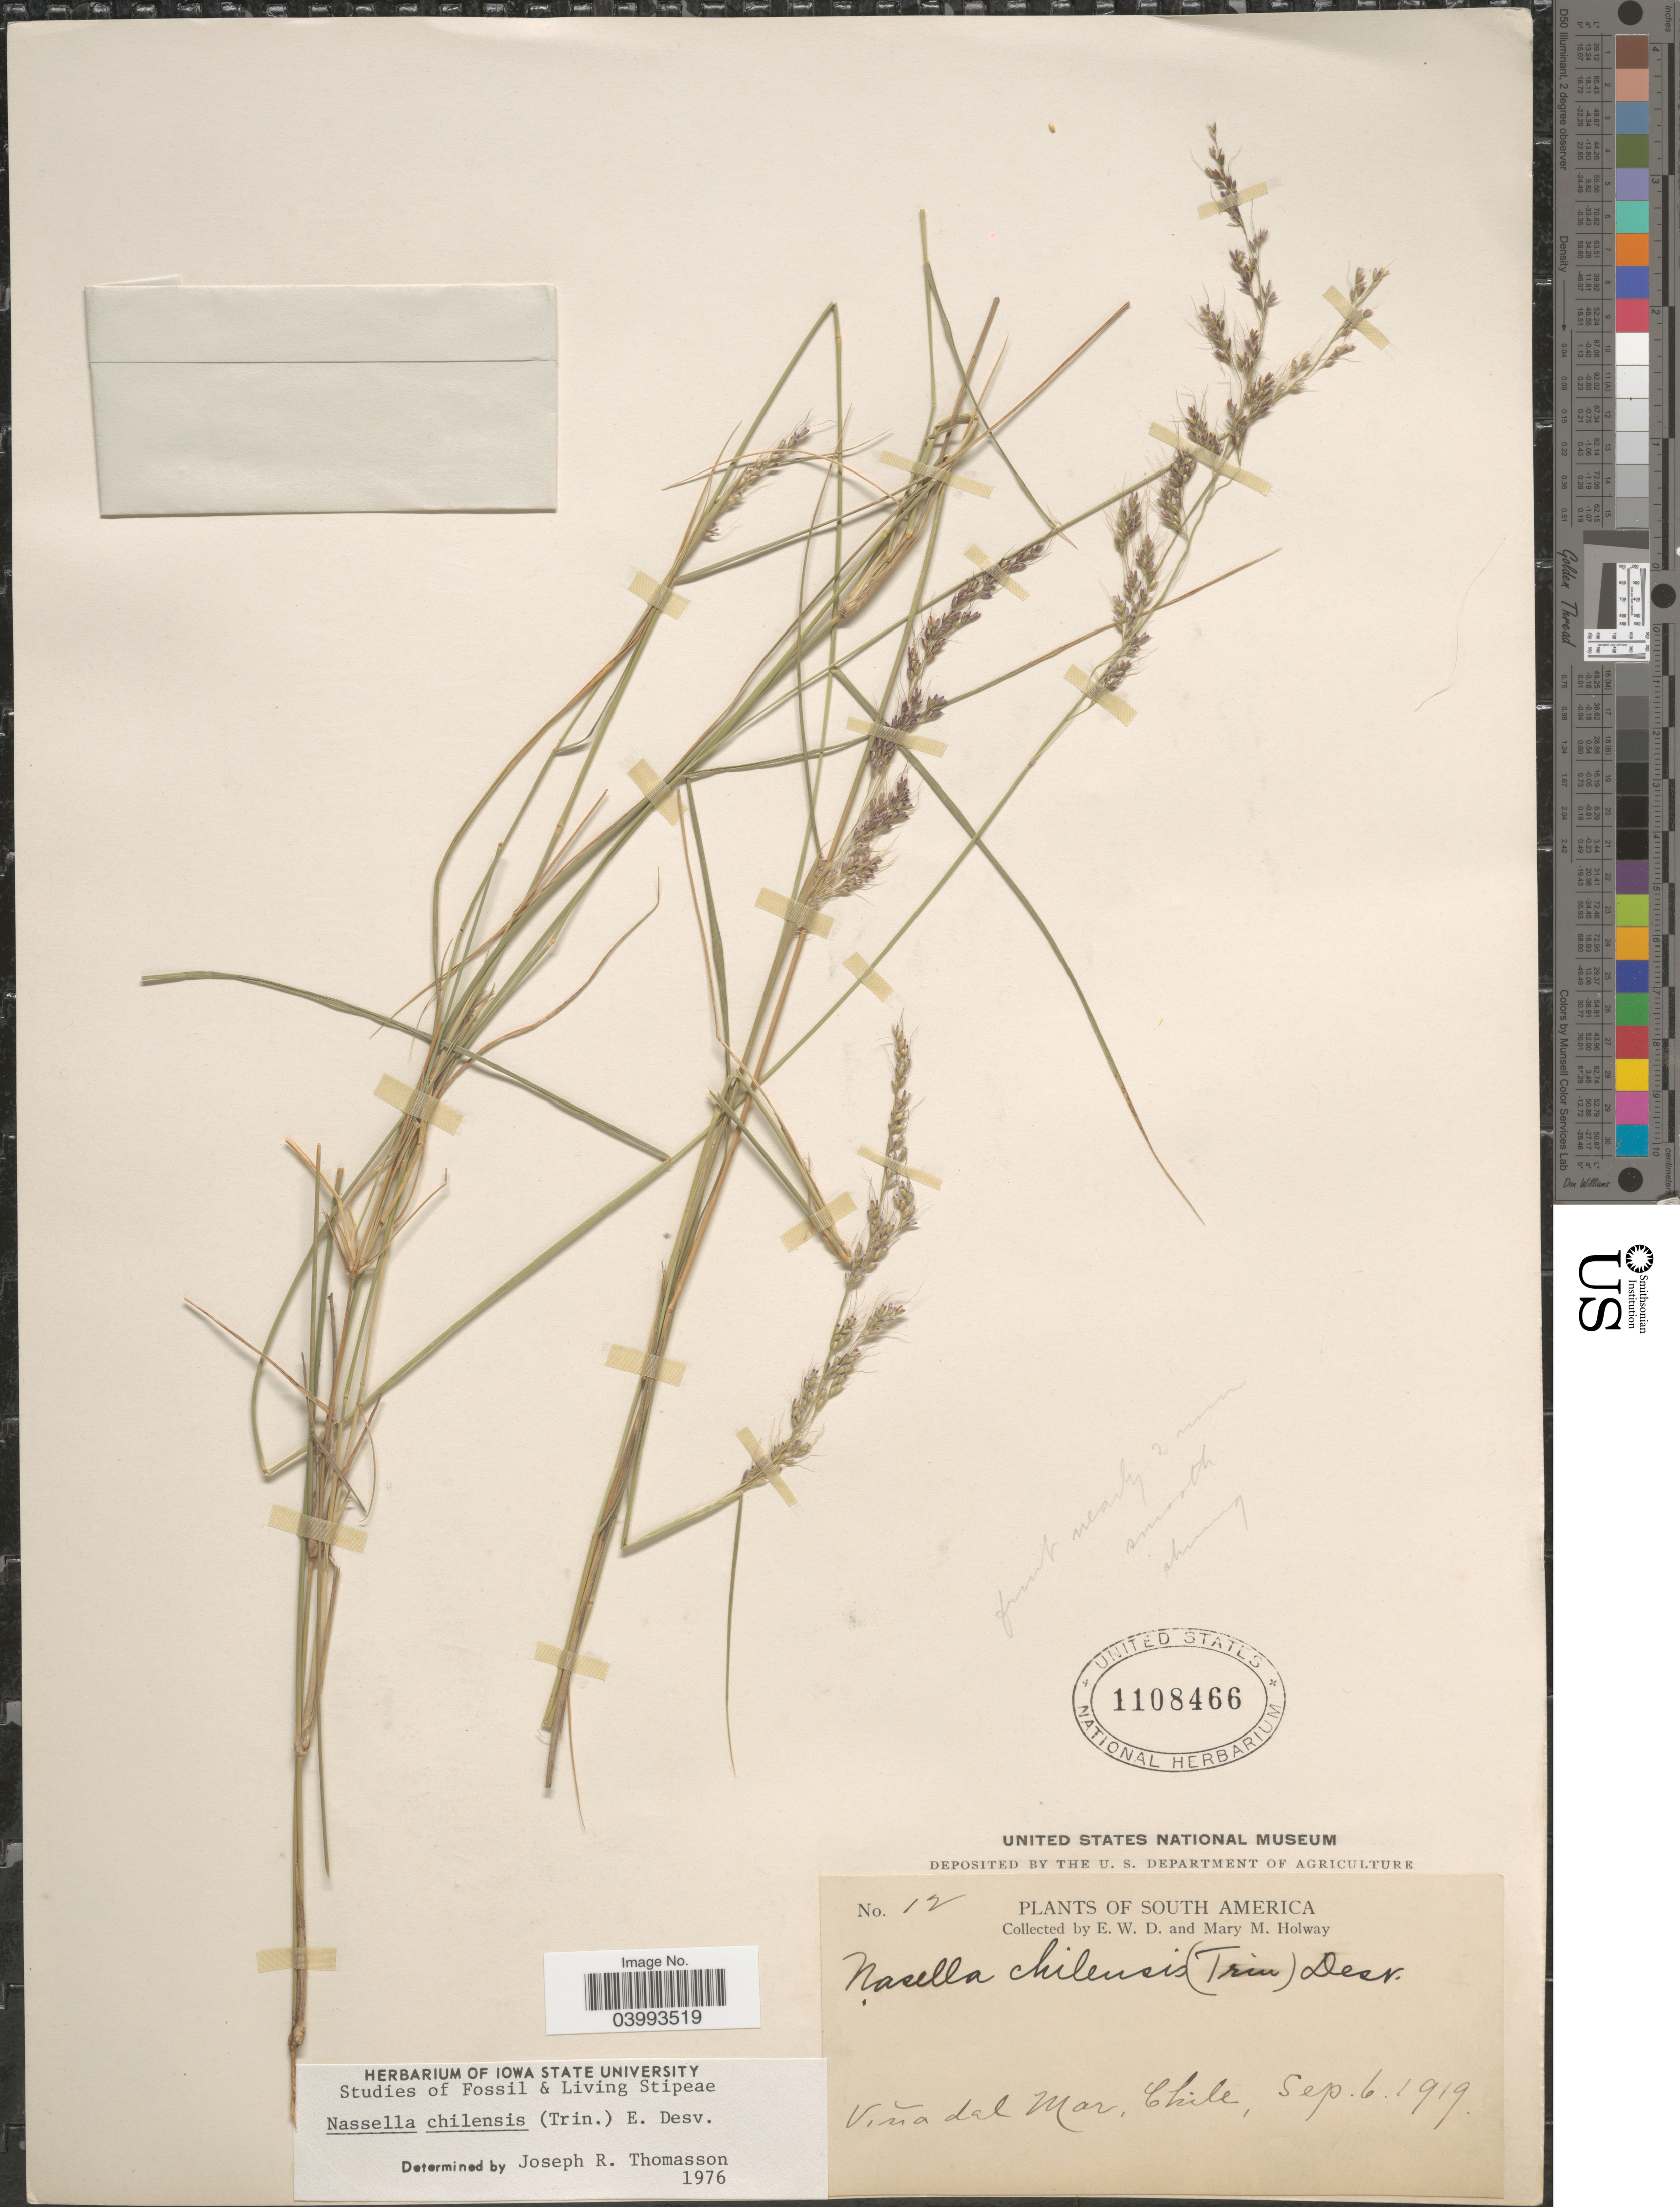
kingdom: Plantae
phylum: Tracheophyta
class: Liliopsida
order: Poales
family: Poaceae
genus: Nassella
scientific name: Nassella chilensis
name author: (Trin.) É. Desv.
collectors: E. W. D. Holway & M. M. Holway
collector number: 12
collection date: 1919-09-06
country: Chile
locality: Viña del Mar.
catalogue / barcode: US 1108466